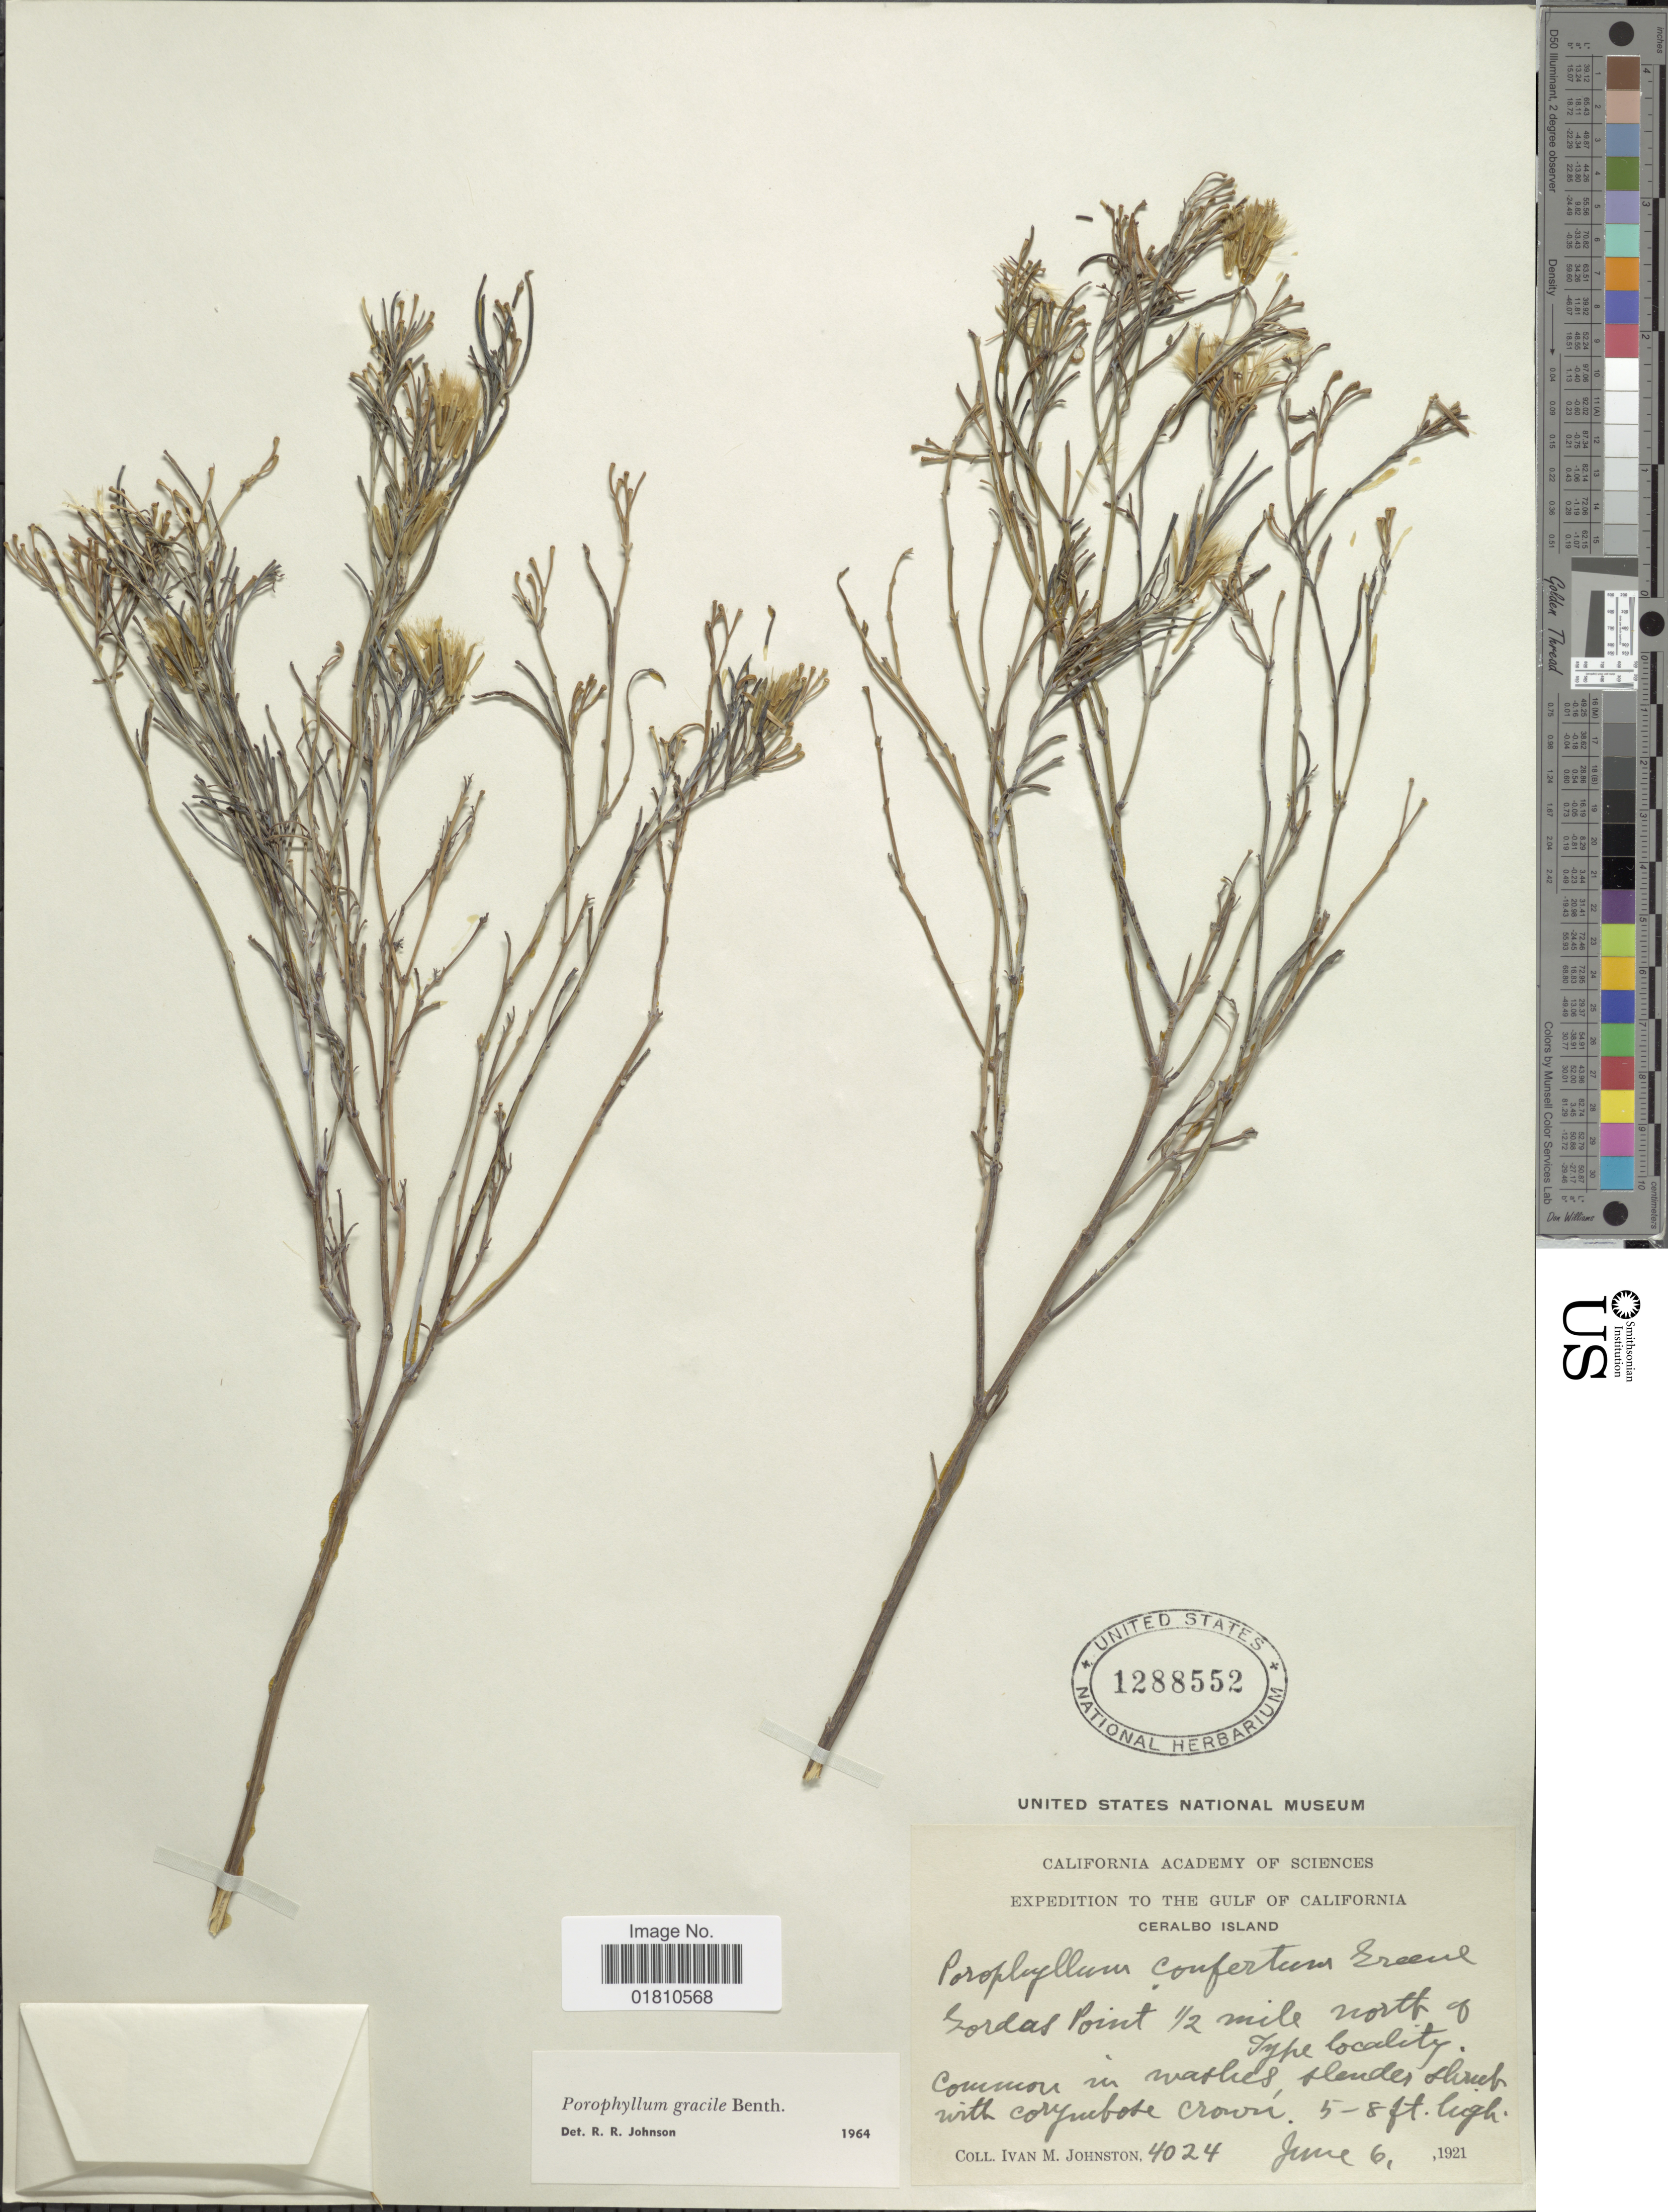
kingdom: Plantae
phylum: Tracheophyta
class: Magnoliopsida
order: Asterales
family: Asteraceae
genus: Porophyllum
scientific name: Porophyllum gracile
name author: Benth.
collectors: I.M. Johnston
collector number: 4024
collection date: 1921-06-06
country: Mexico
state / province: Baja California Sur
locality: The Gulf of California, Ceralbo Island, Gordas Point 1/2 mile north of Type locality.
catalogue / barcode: US 1288552